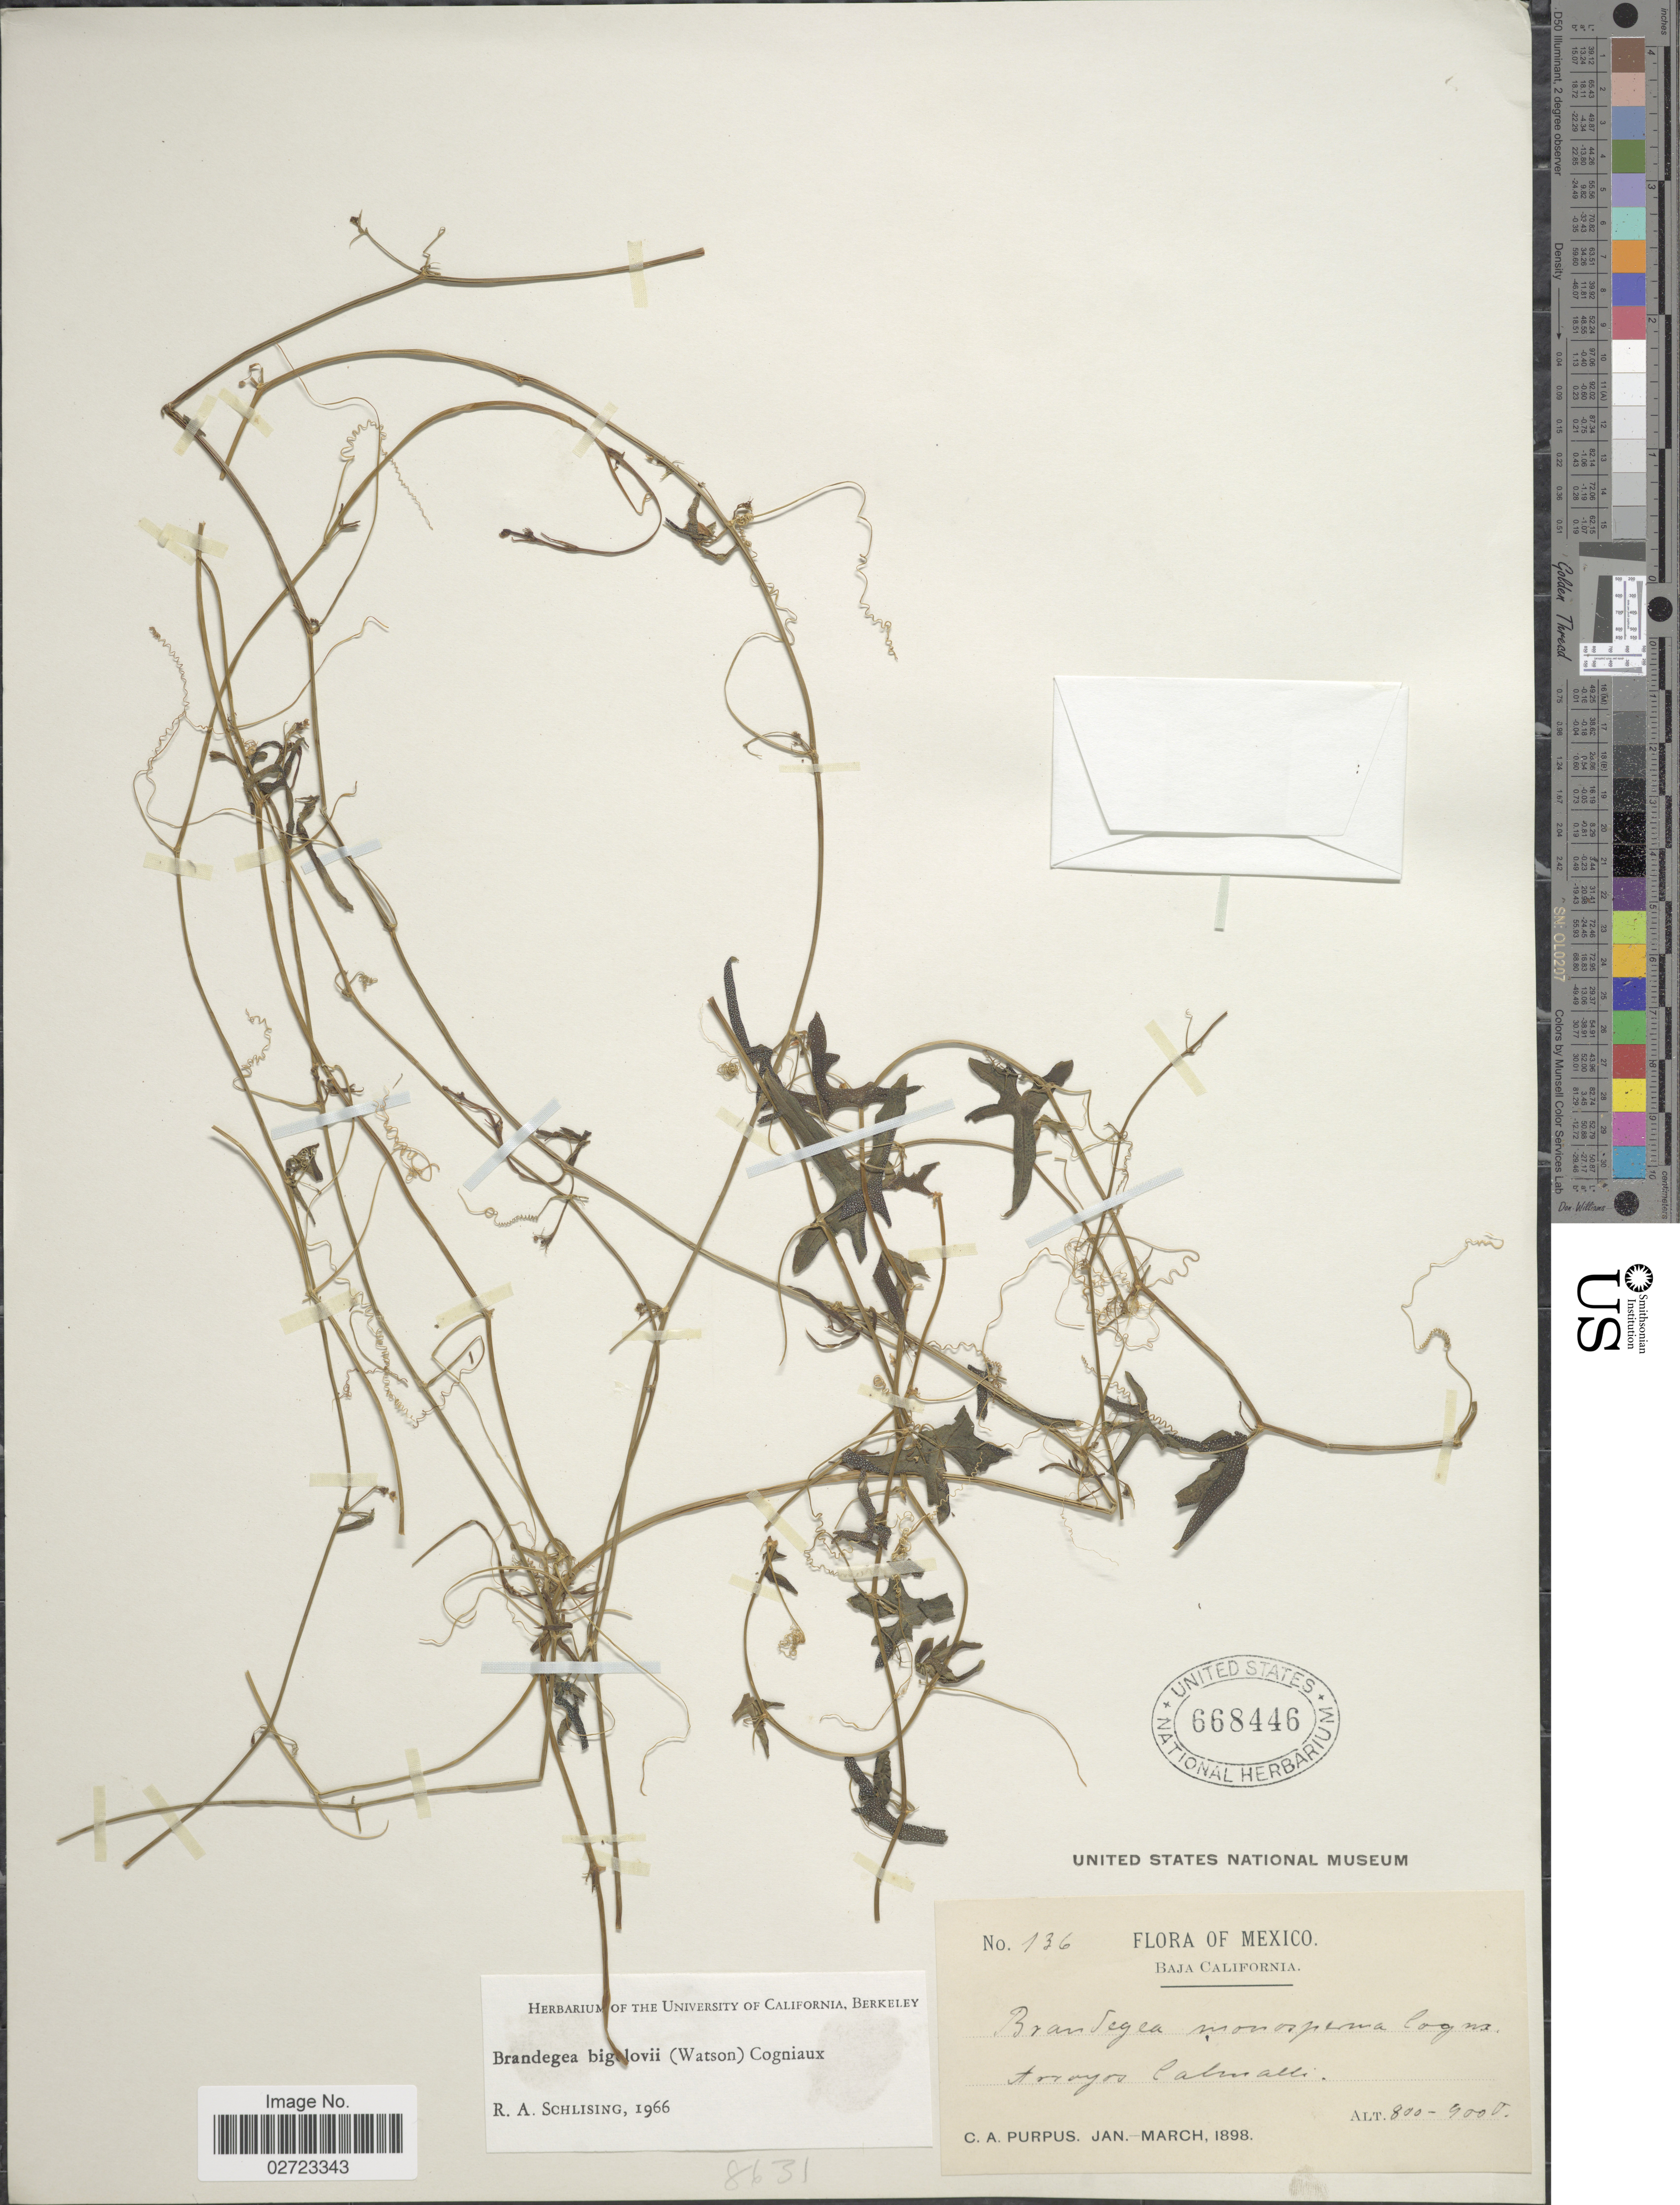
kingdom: Plantae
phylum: Tracheophyta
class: Magnoliopsida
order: Cucurbitales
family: Cucurbitaceae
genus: Brandegea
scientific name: Brandegea bigelovii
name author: (Watson) Cogn.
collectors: C. A. Purpus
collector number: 136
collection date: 1898-01/1898-03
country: Mexico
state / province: Baja California Norte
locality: Arroyo Calmalli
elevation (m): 244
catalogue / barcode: US 668446